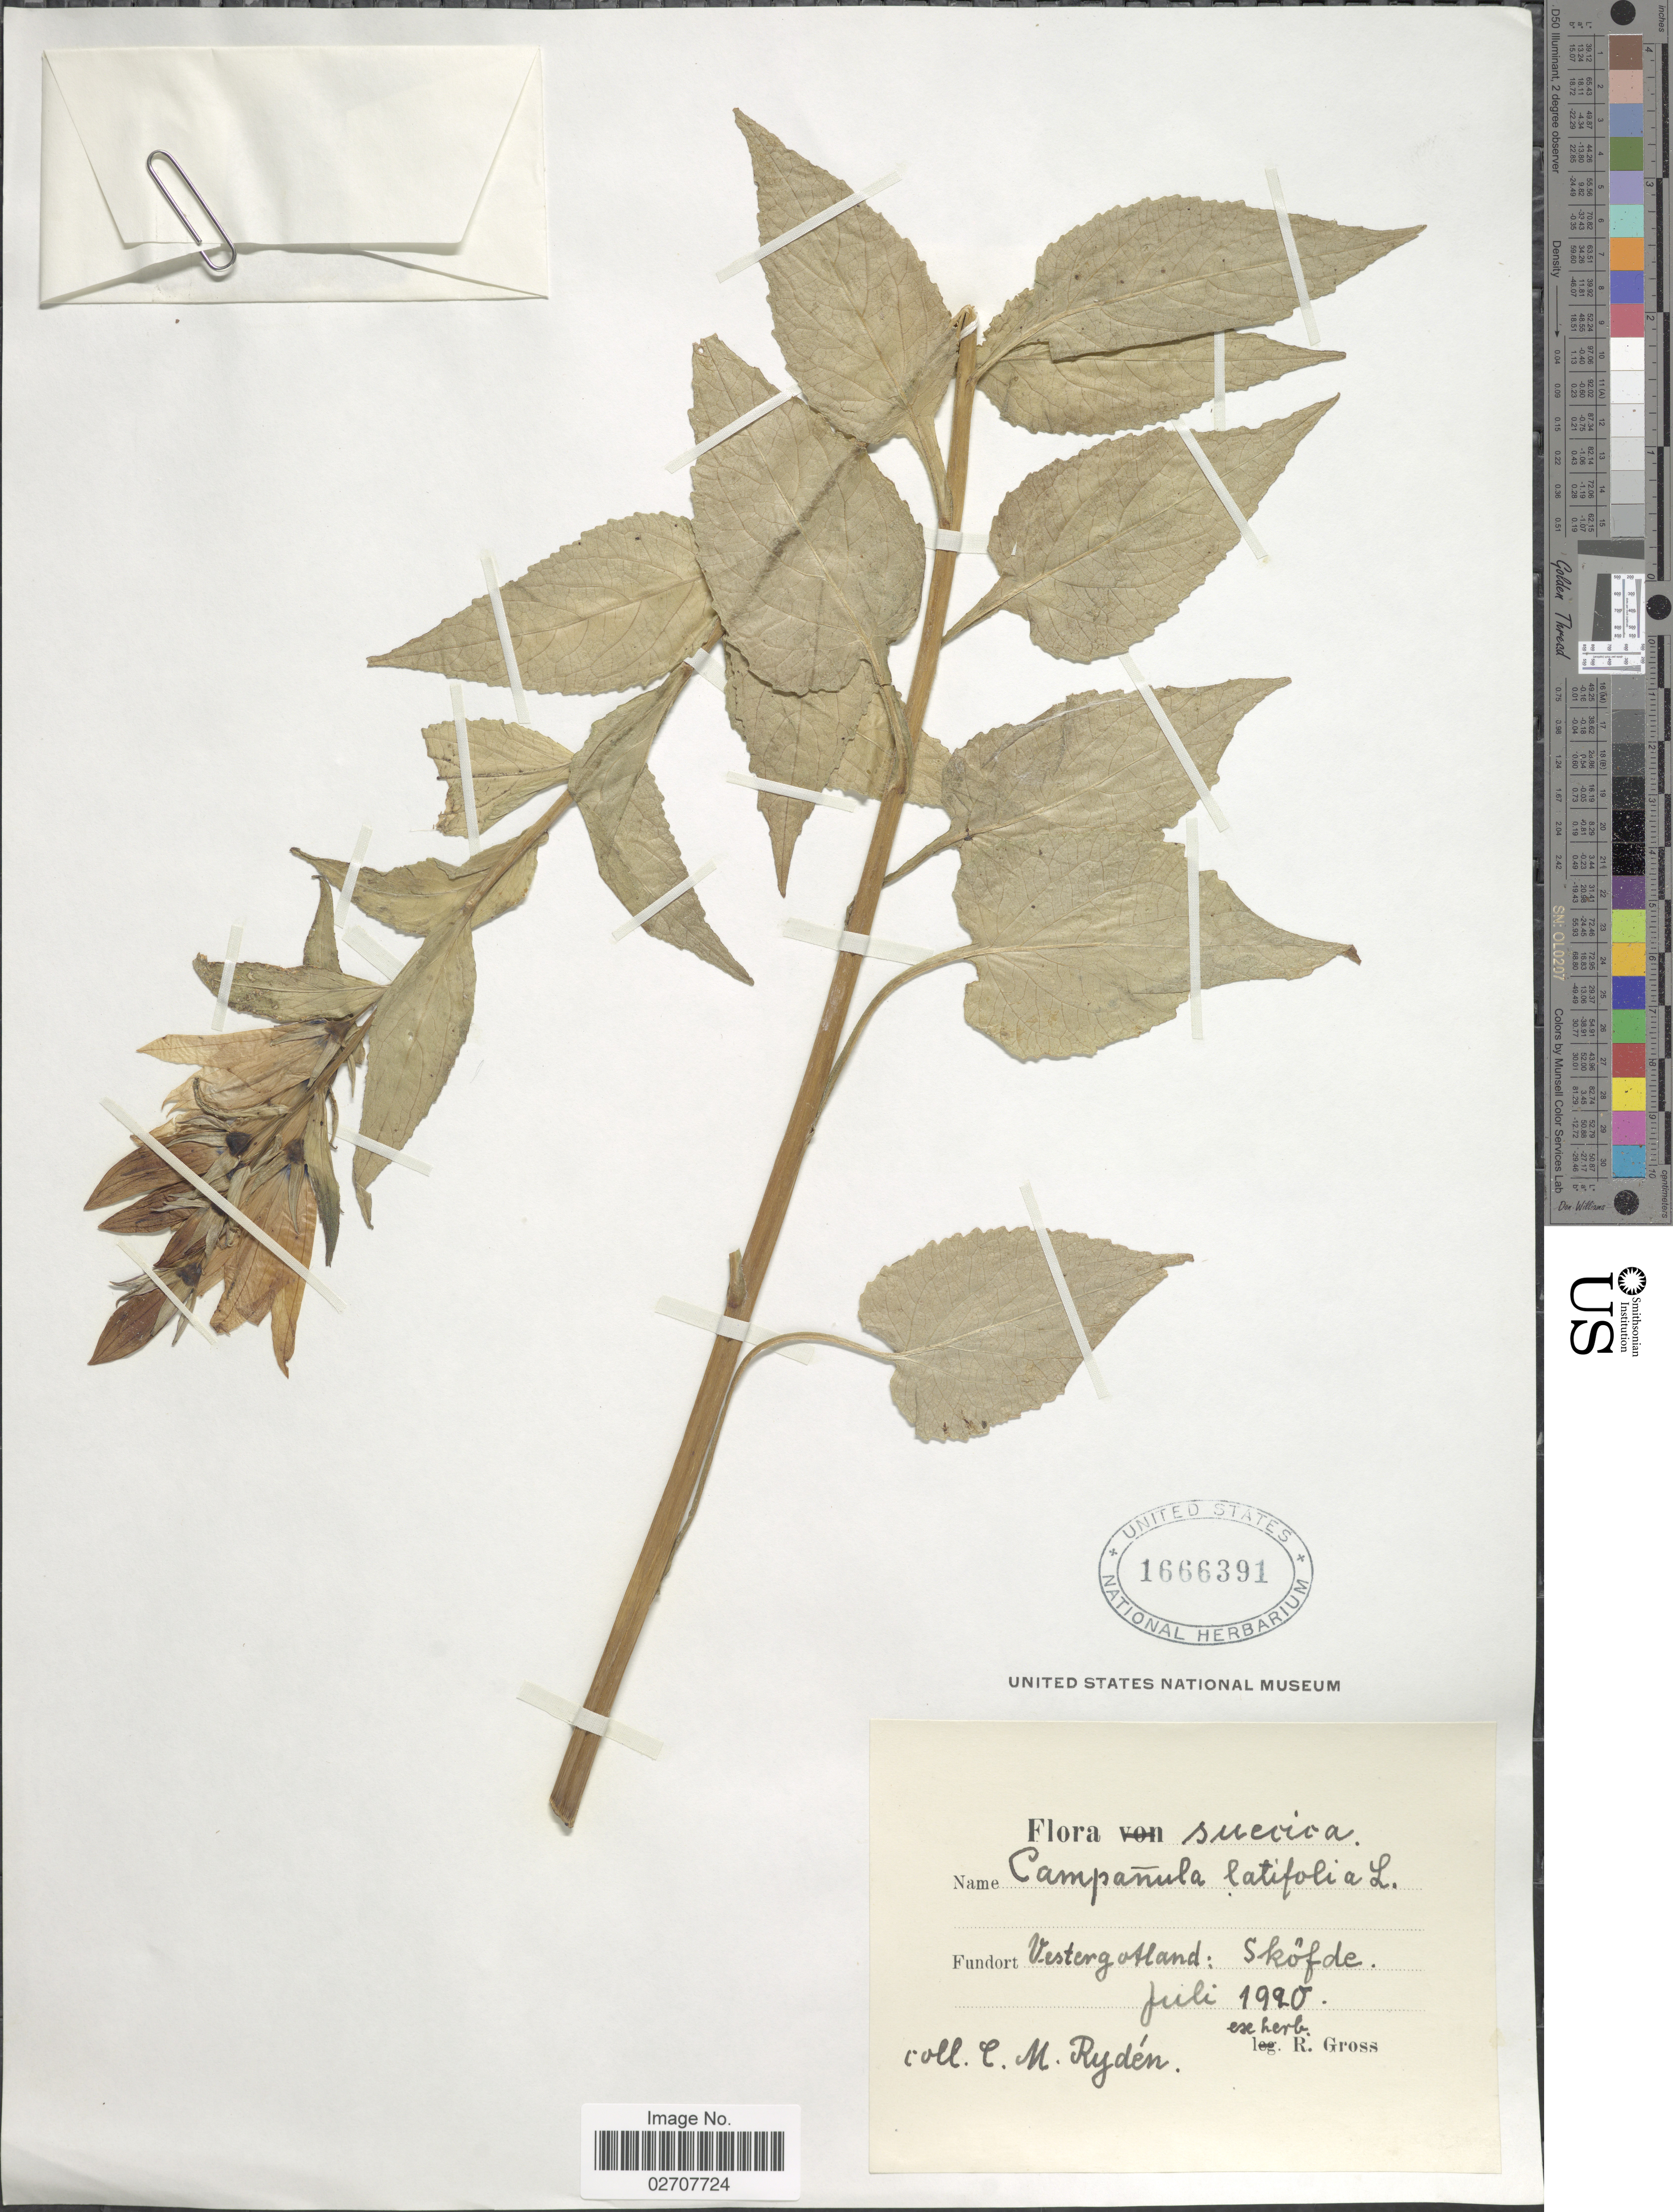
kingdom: Plantae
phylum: Tracheophyta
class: Magnoliopsida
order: Asterales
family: Campanulaceae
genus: Campanula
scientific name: Campanula latifolia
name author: L.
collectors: C. Rydén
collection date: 1920-07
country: Sweden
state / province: Västra Götaland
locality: Suecica. Vestergotland: Sköfde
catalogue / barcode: US 1666391